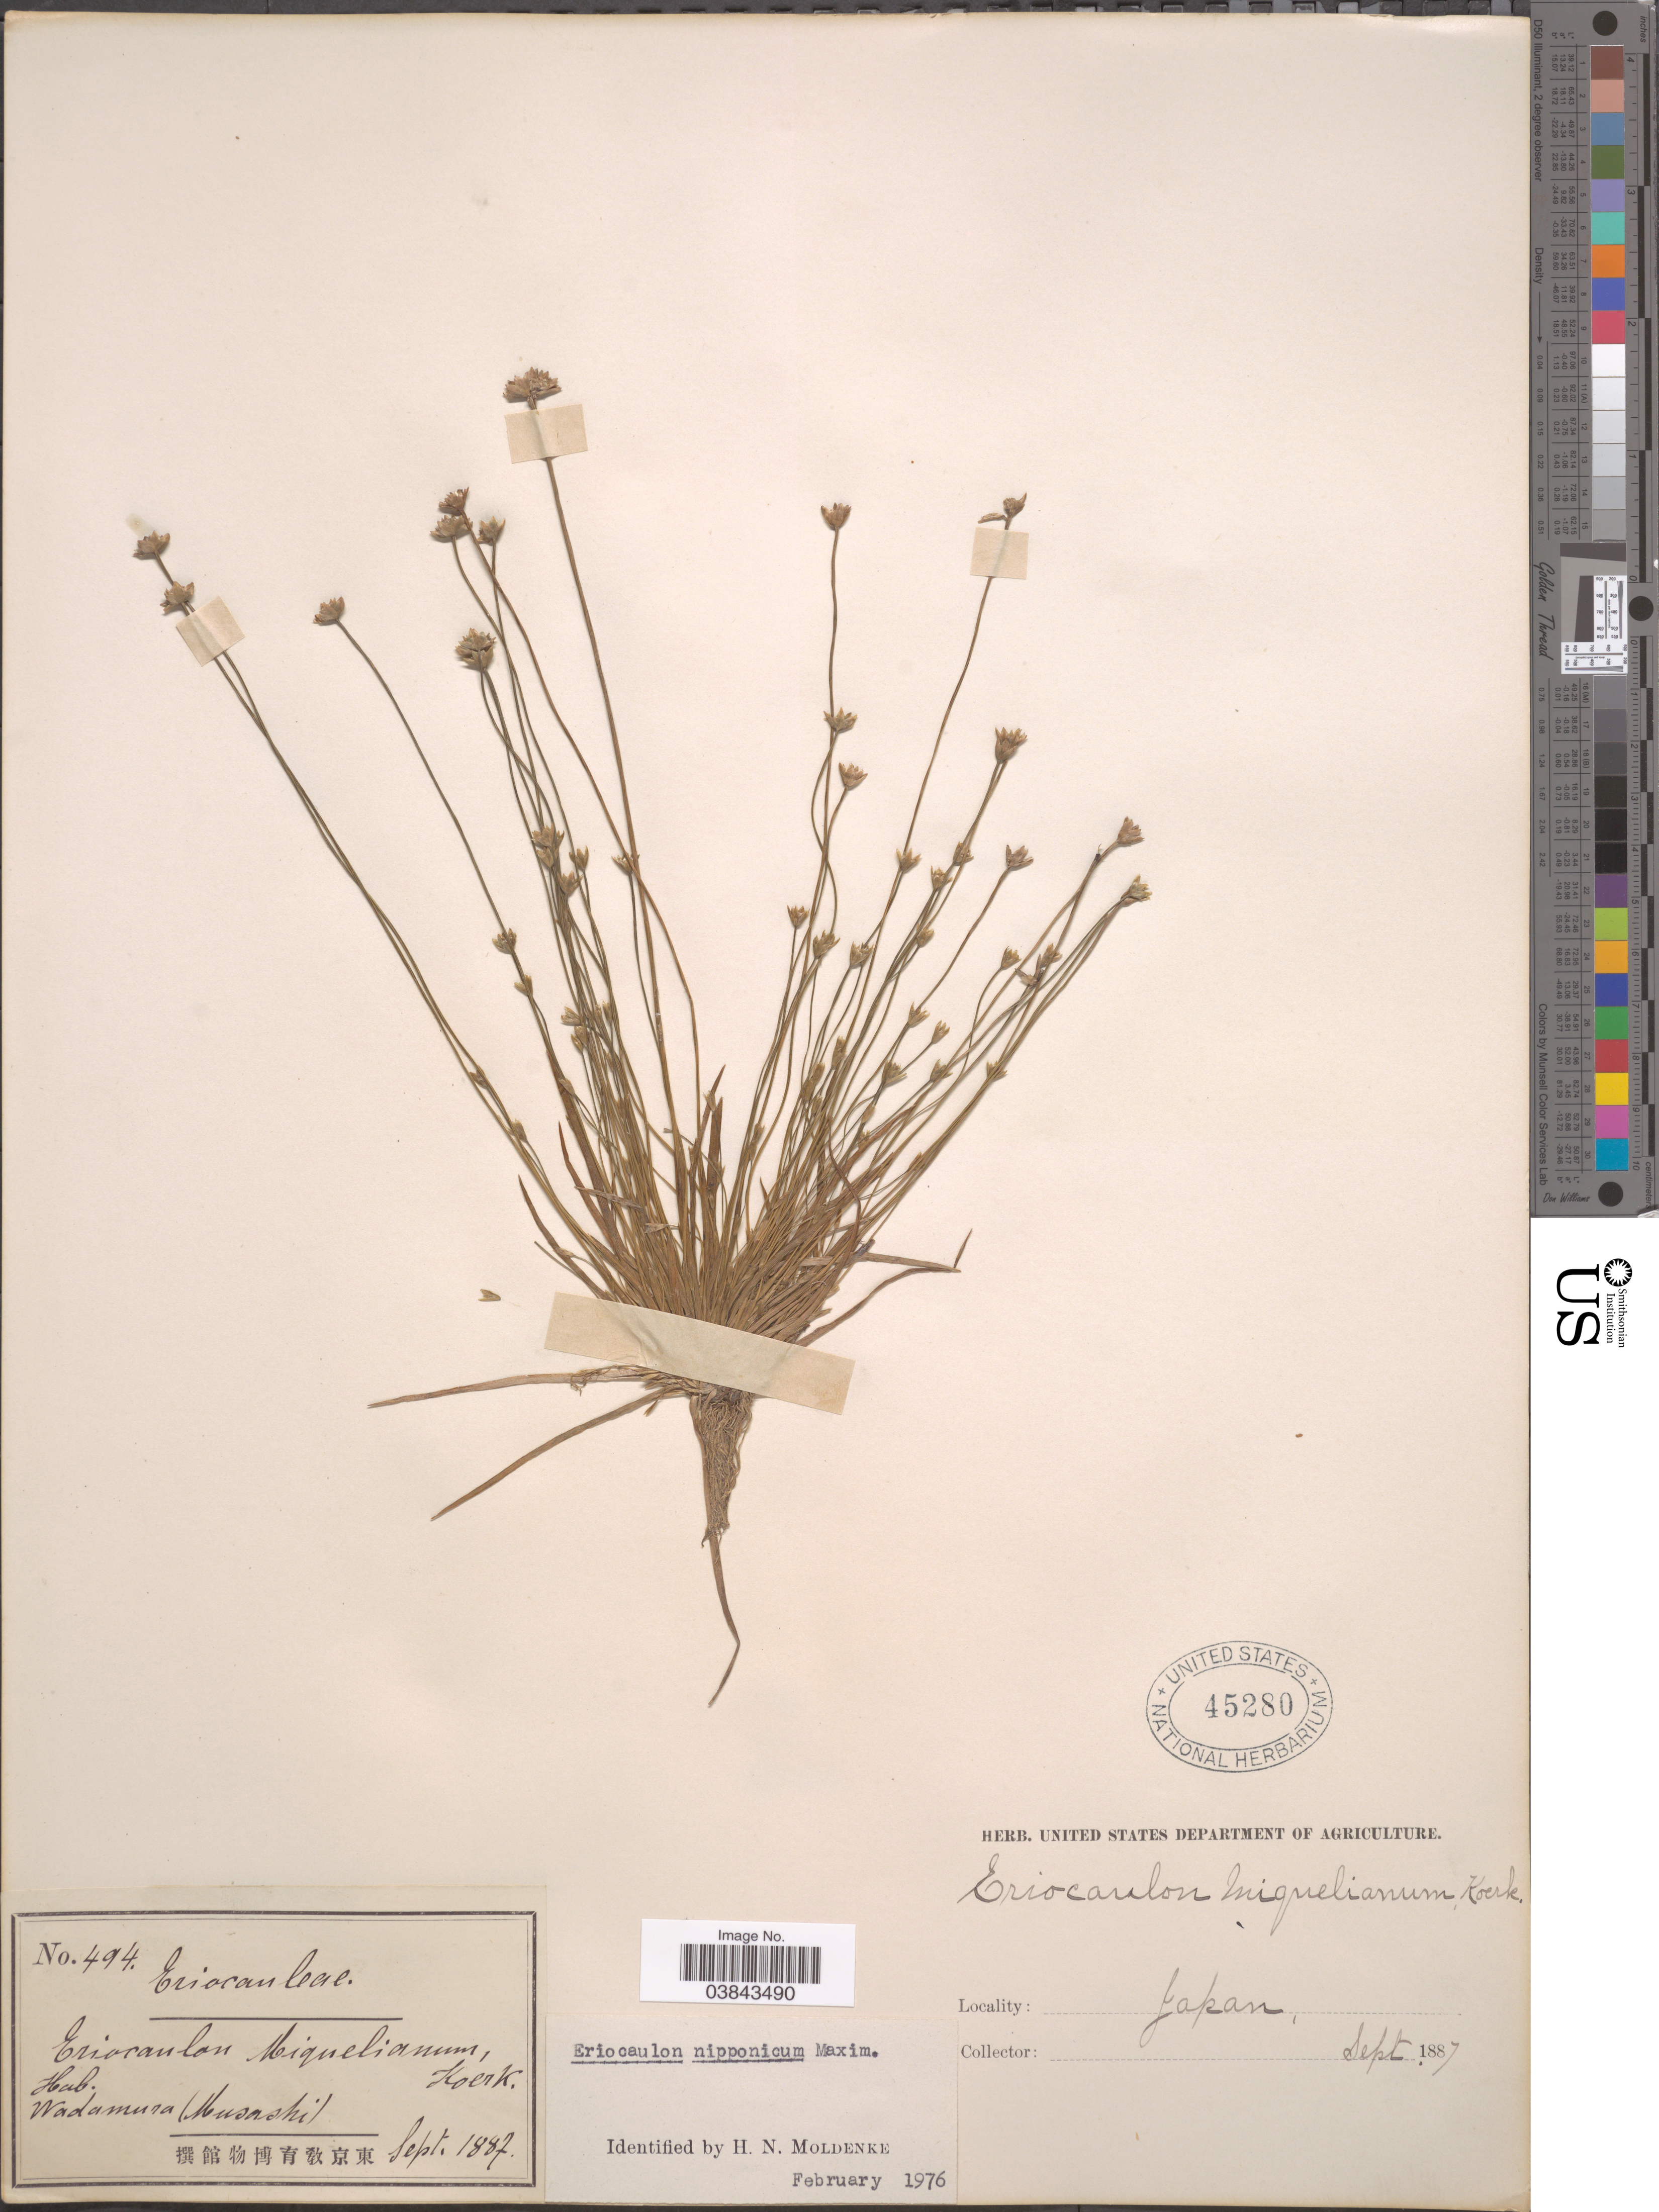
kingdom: Plantae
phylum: Tracheophyta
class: Liliopsida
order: Poales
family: Eriocaulaceae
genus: Eriocaulon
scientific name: Eriocaulon nipponicum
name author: Maxim.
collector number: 494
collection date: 1887-09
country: Japan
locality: Wadamura (Musashi).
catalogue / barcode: US 45280